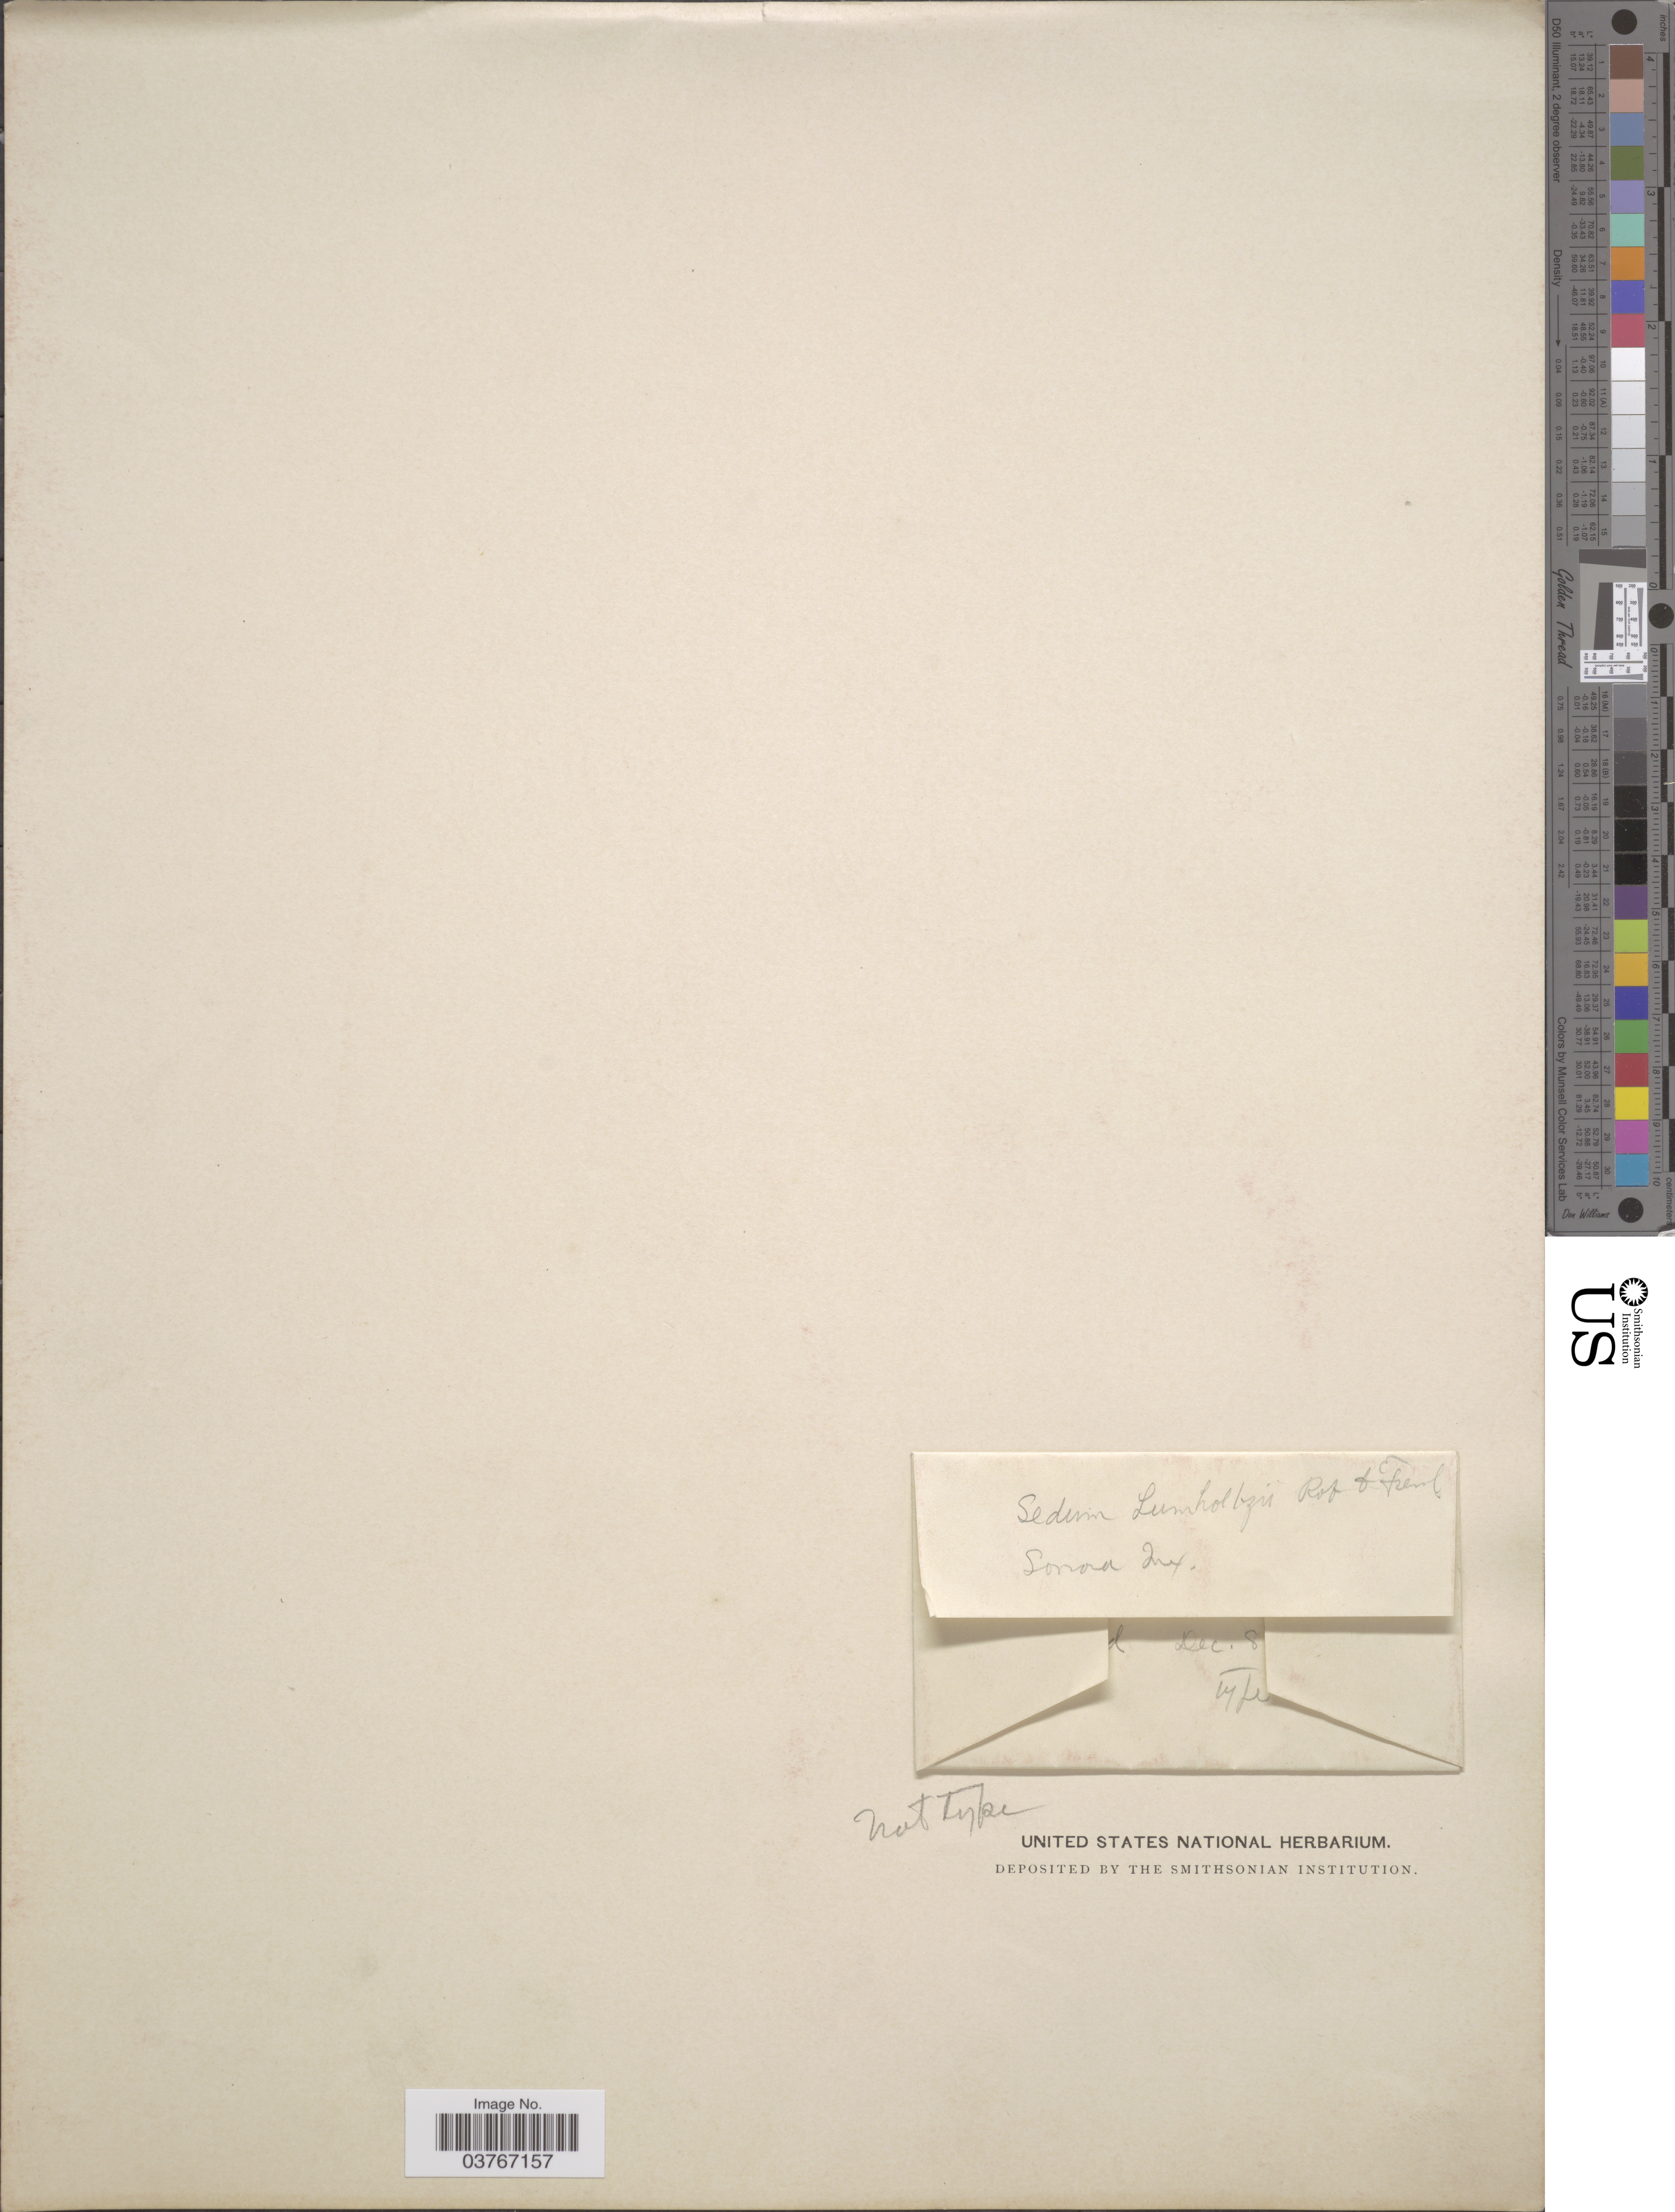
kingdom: Plantae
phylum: Tracheophyta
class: Magnoliopsida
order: Saxifragales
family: Crassulaceae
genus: Sedum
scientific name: Sedum lumholtzii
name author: B.L. Rob. & Fernald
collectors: ex herb. United States National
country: Mexico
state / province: Sonora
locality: Sonora Bay.